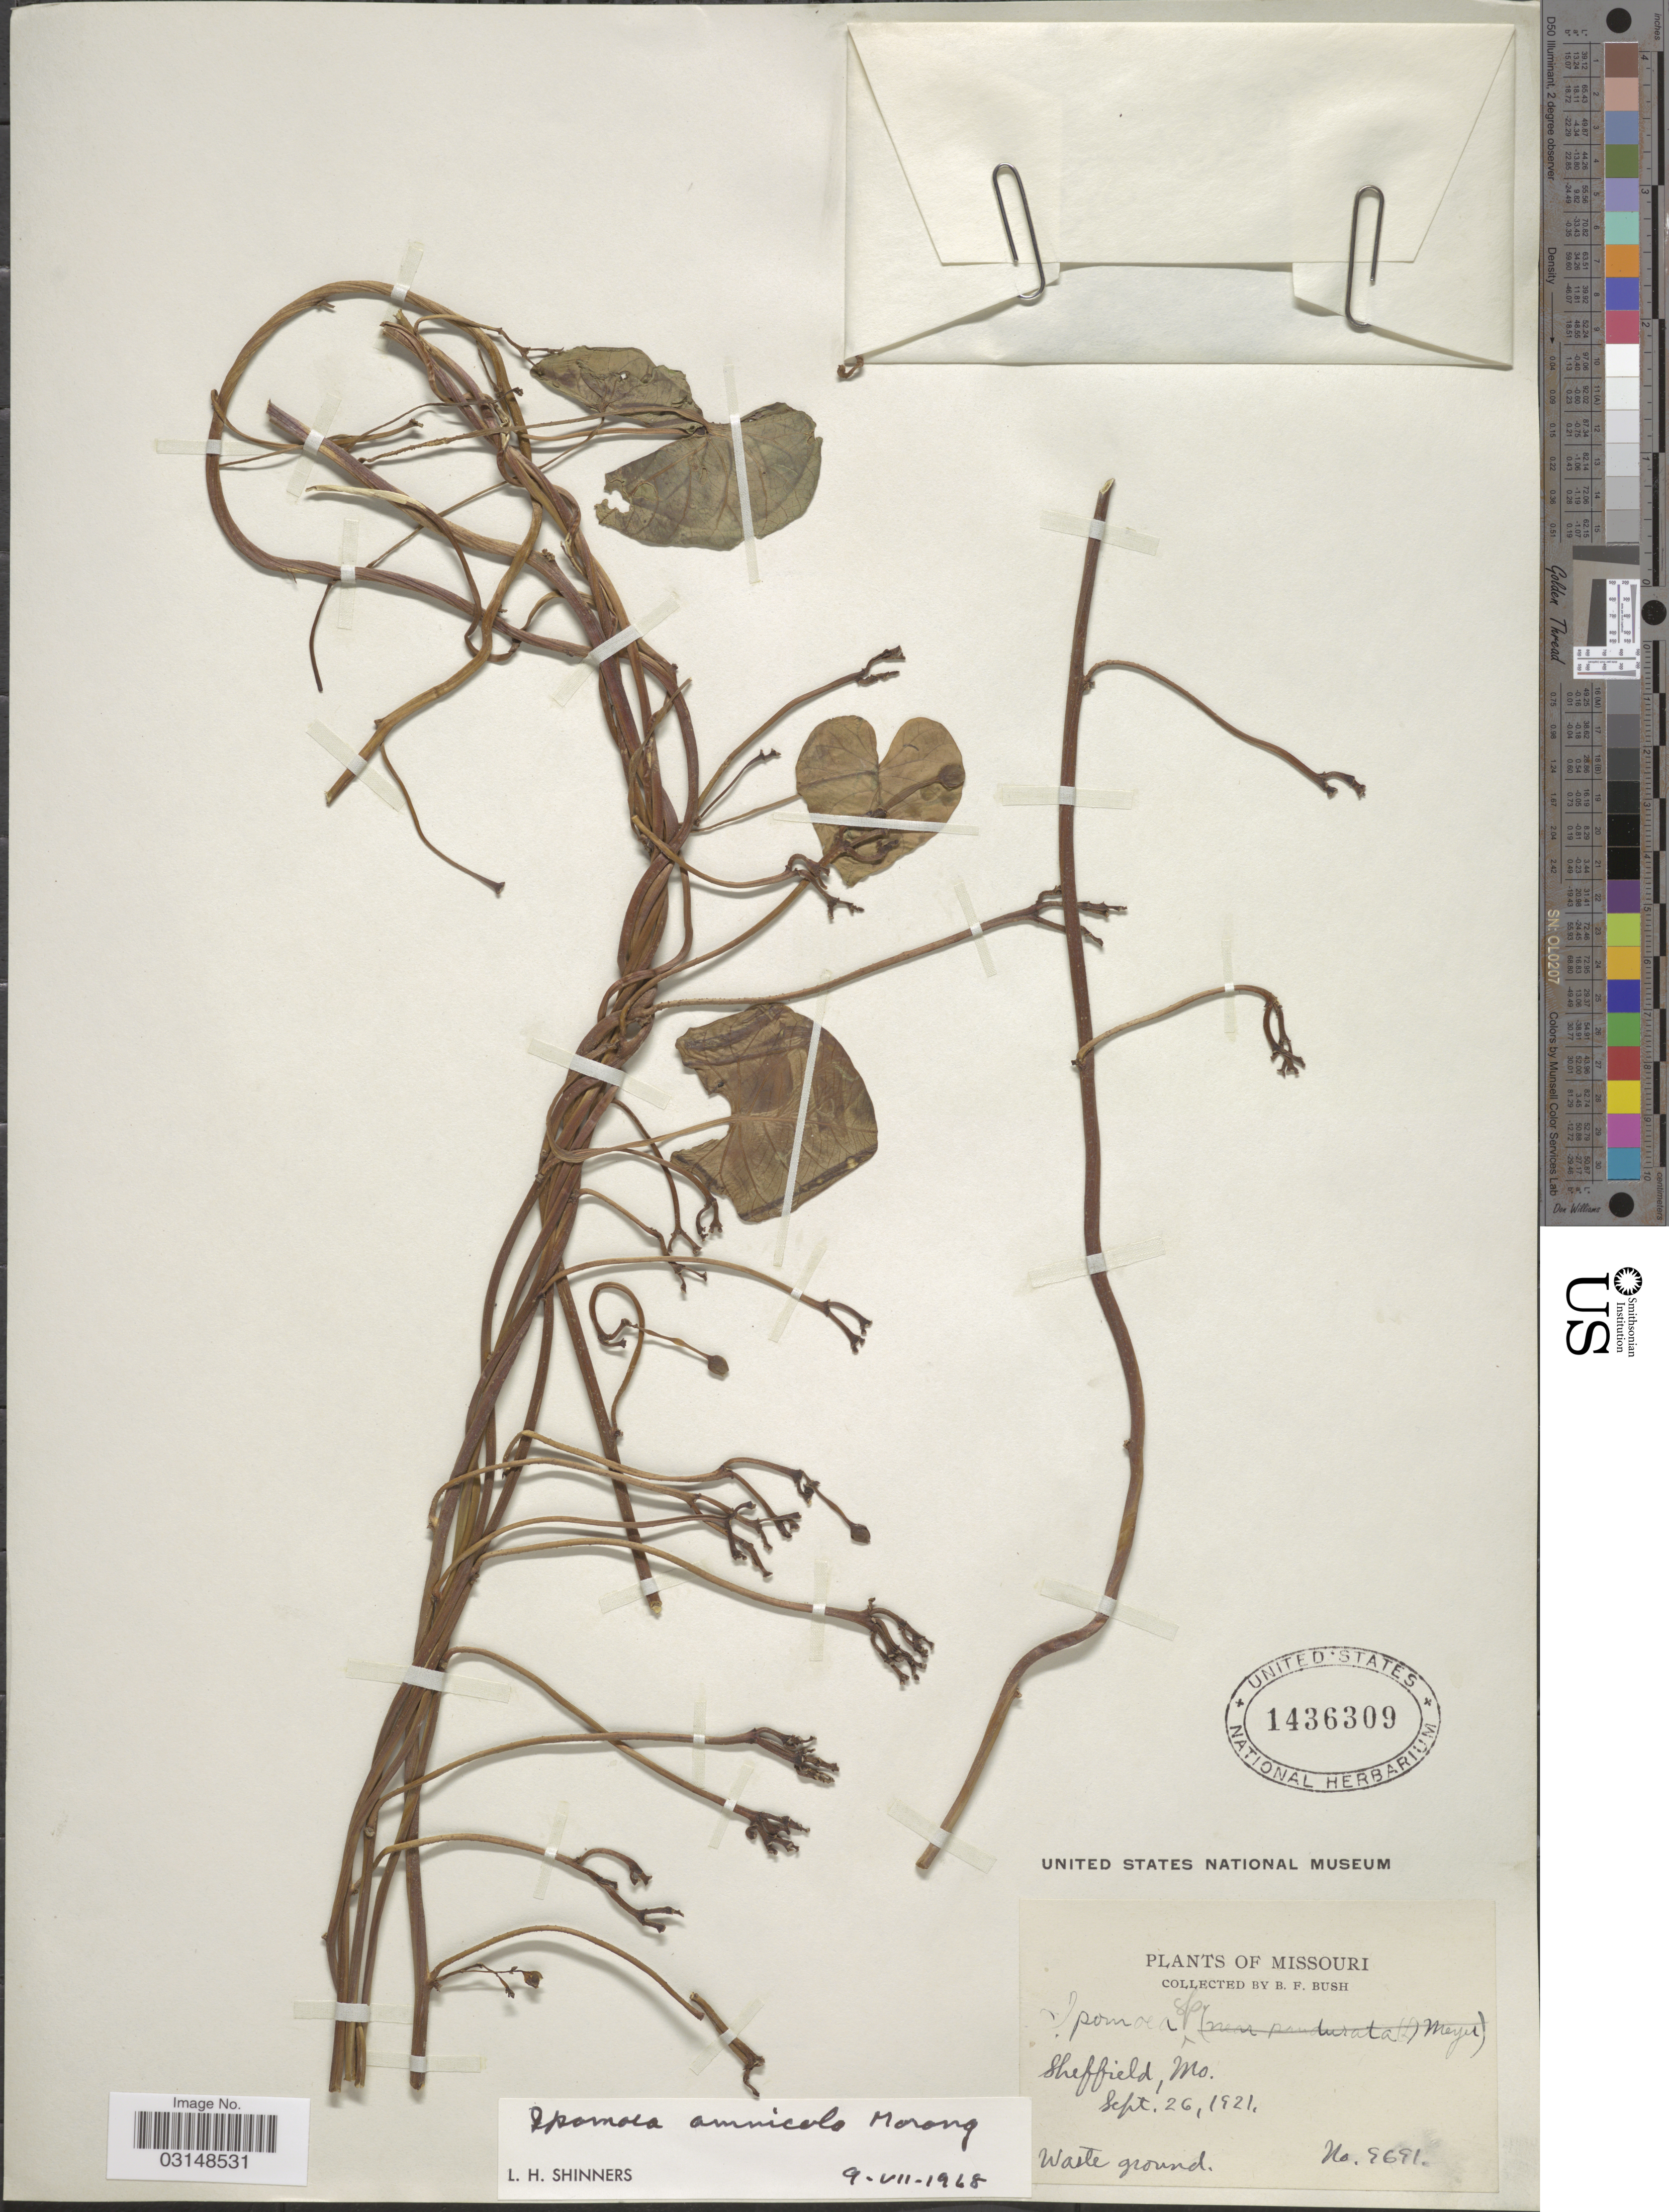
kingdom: Plantae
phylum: Tracheophyta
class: Magnoliopsida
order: Solanales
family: Convolvulaceae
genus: Ipomoea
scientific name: Ipomoea amnicola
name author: Morong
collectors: B. F. Bush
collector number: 9691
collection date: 1921-09-26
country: United States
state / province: Missouri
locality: Sheffield, Mo.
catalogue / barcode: US 1436309